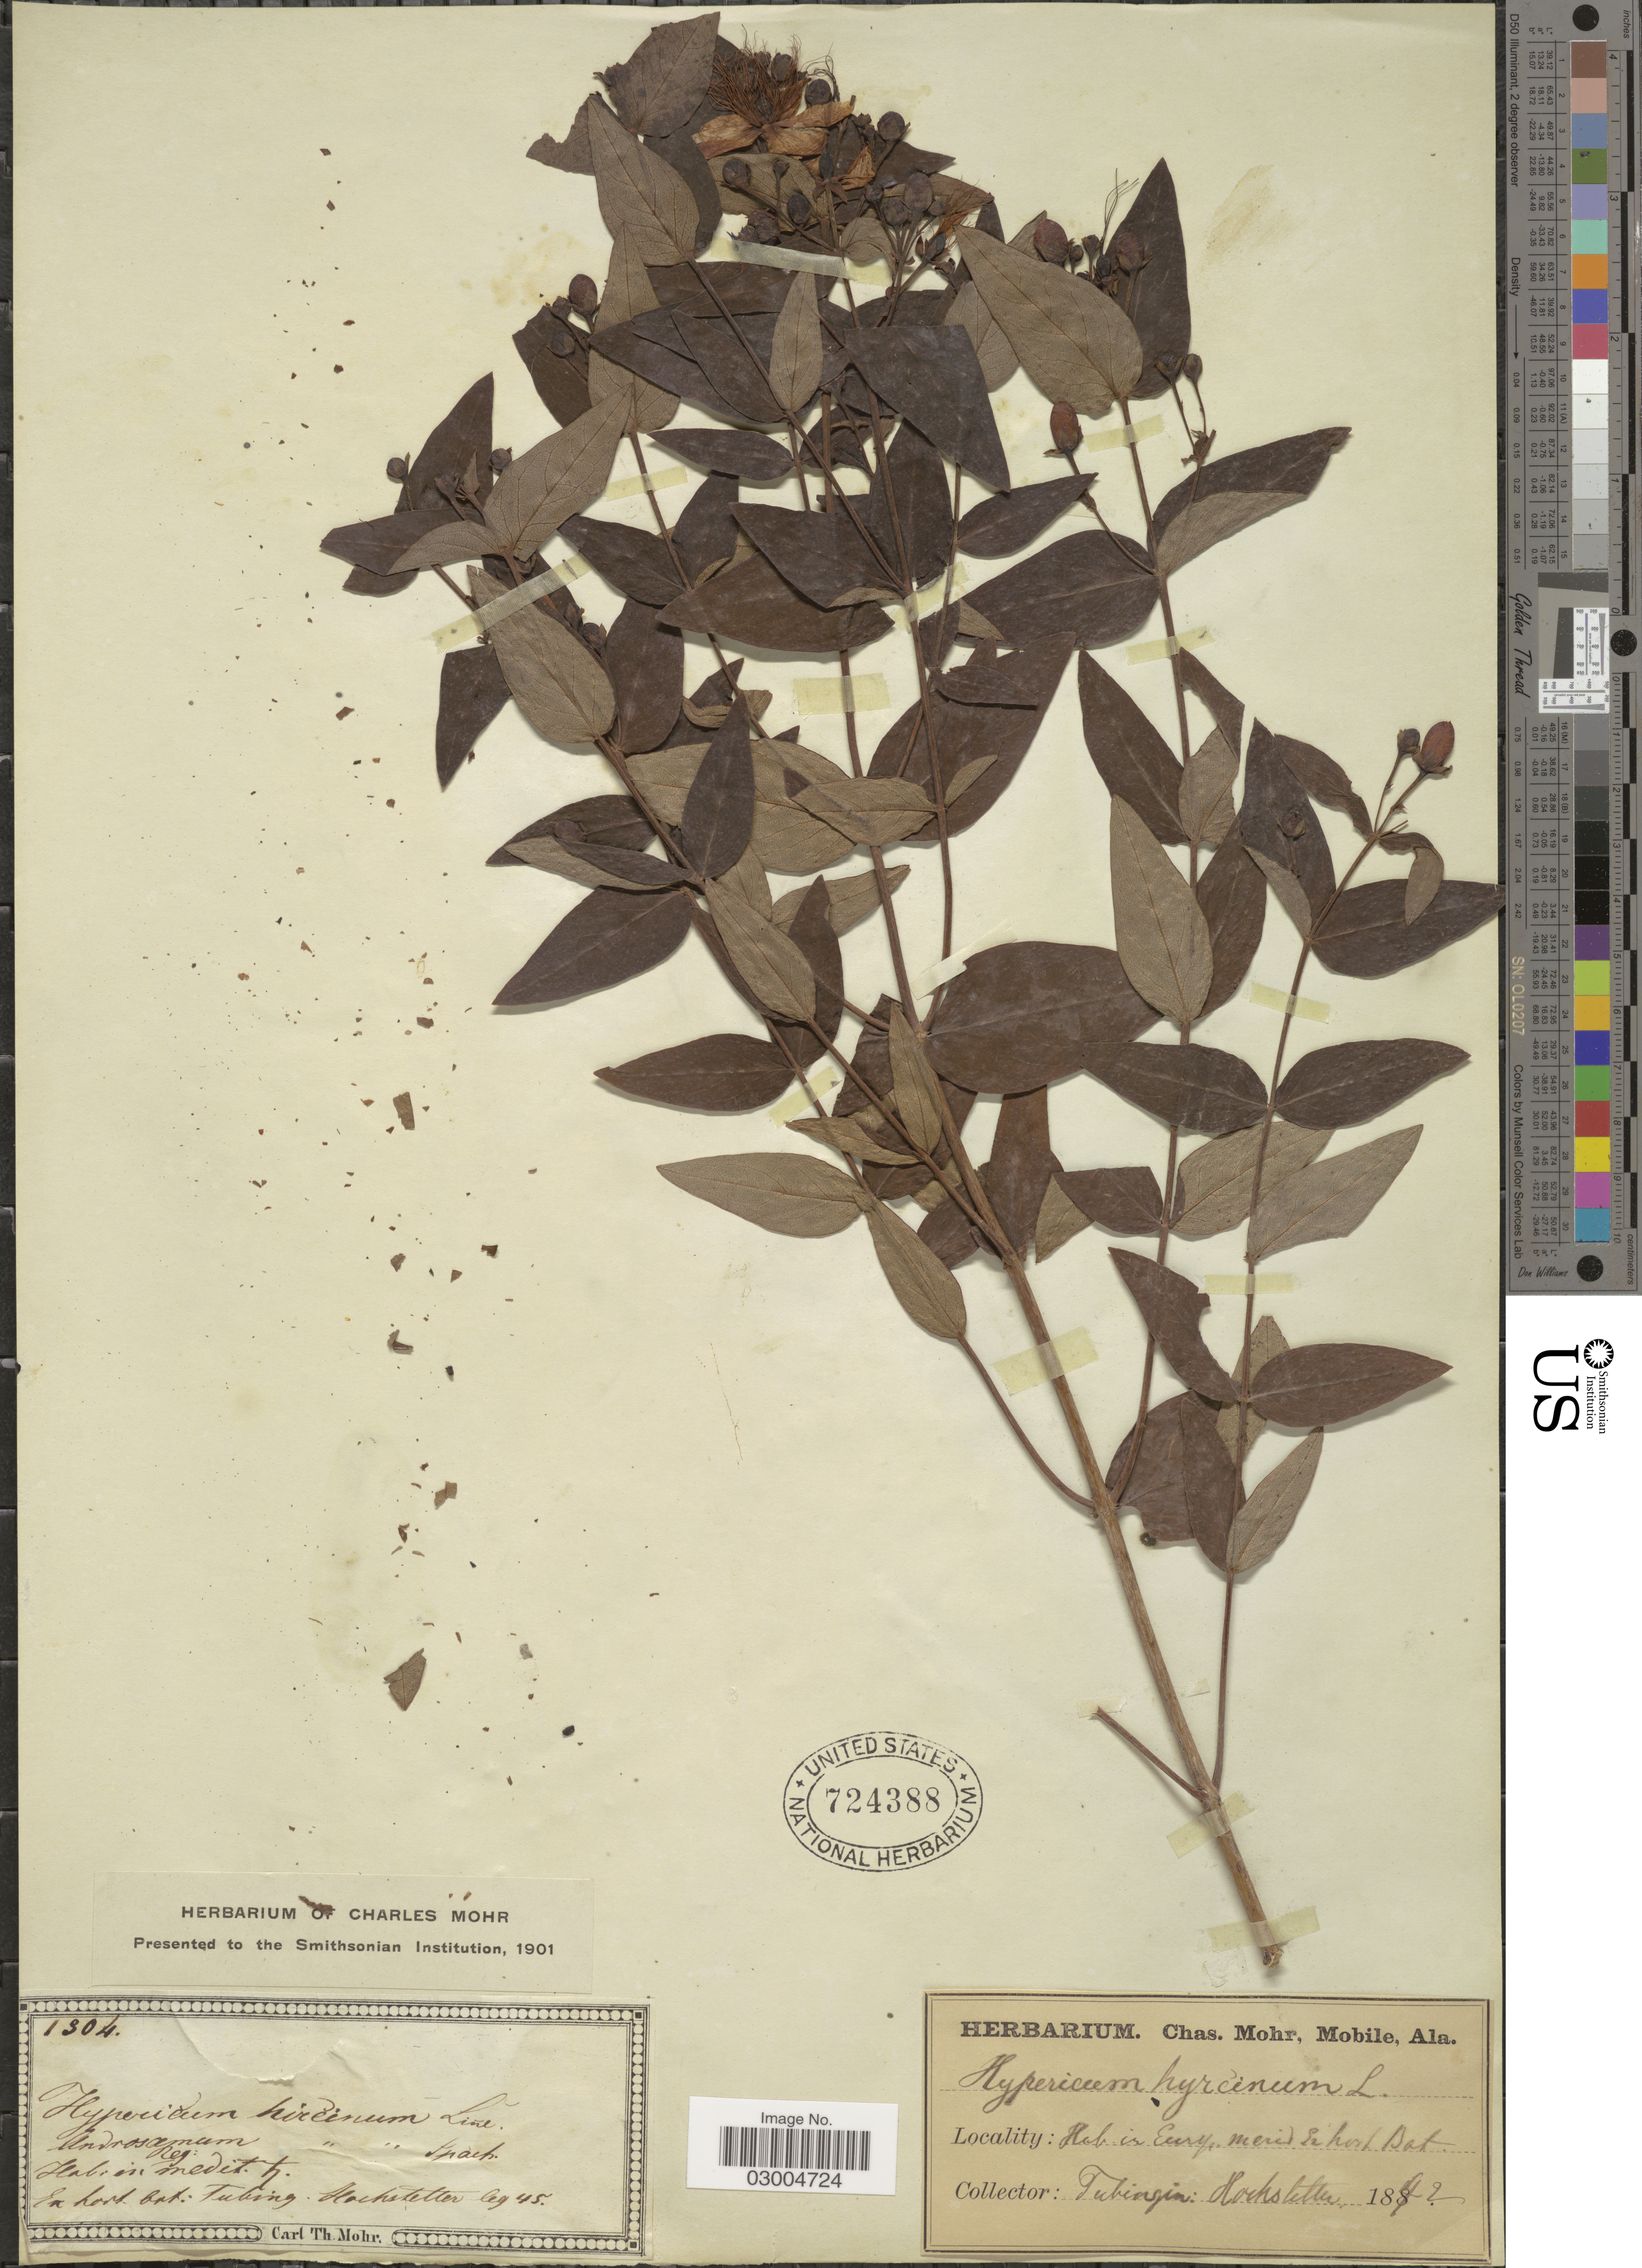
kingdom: Plantae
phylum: Tracheophyta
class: Magnoliopsida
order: Malpighiales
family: Hypericaceae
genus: Hypericum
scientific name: Hypericum hircinum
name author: L.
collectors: -. Hochstetter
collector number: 1304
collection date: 1892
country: Germany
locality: Europe, merid Ex hort Bot. Tubingen.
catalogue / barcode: US 724388